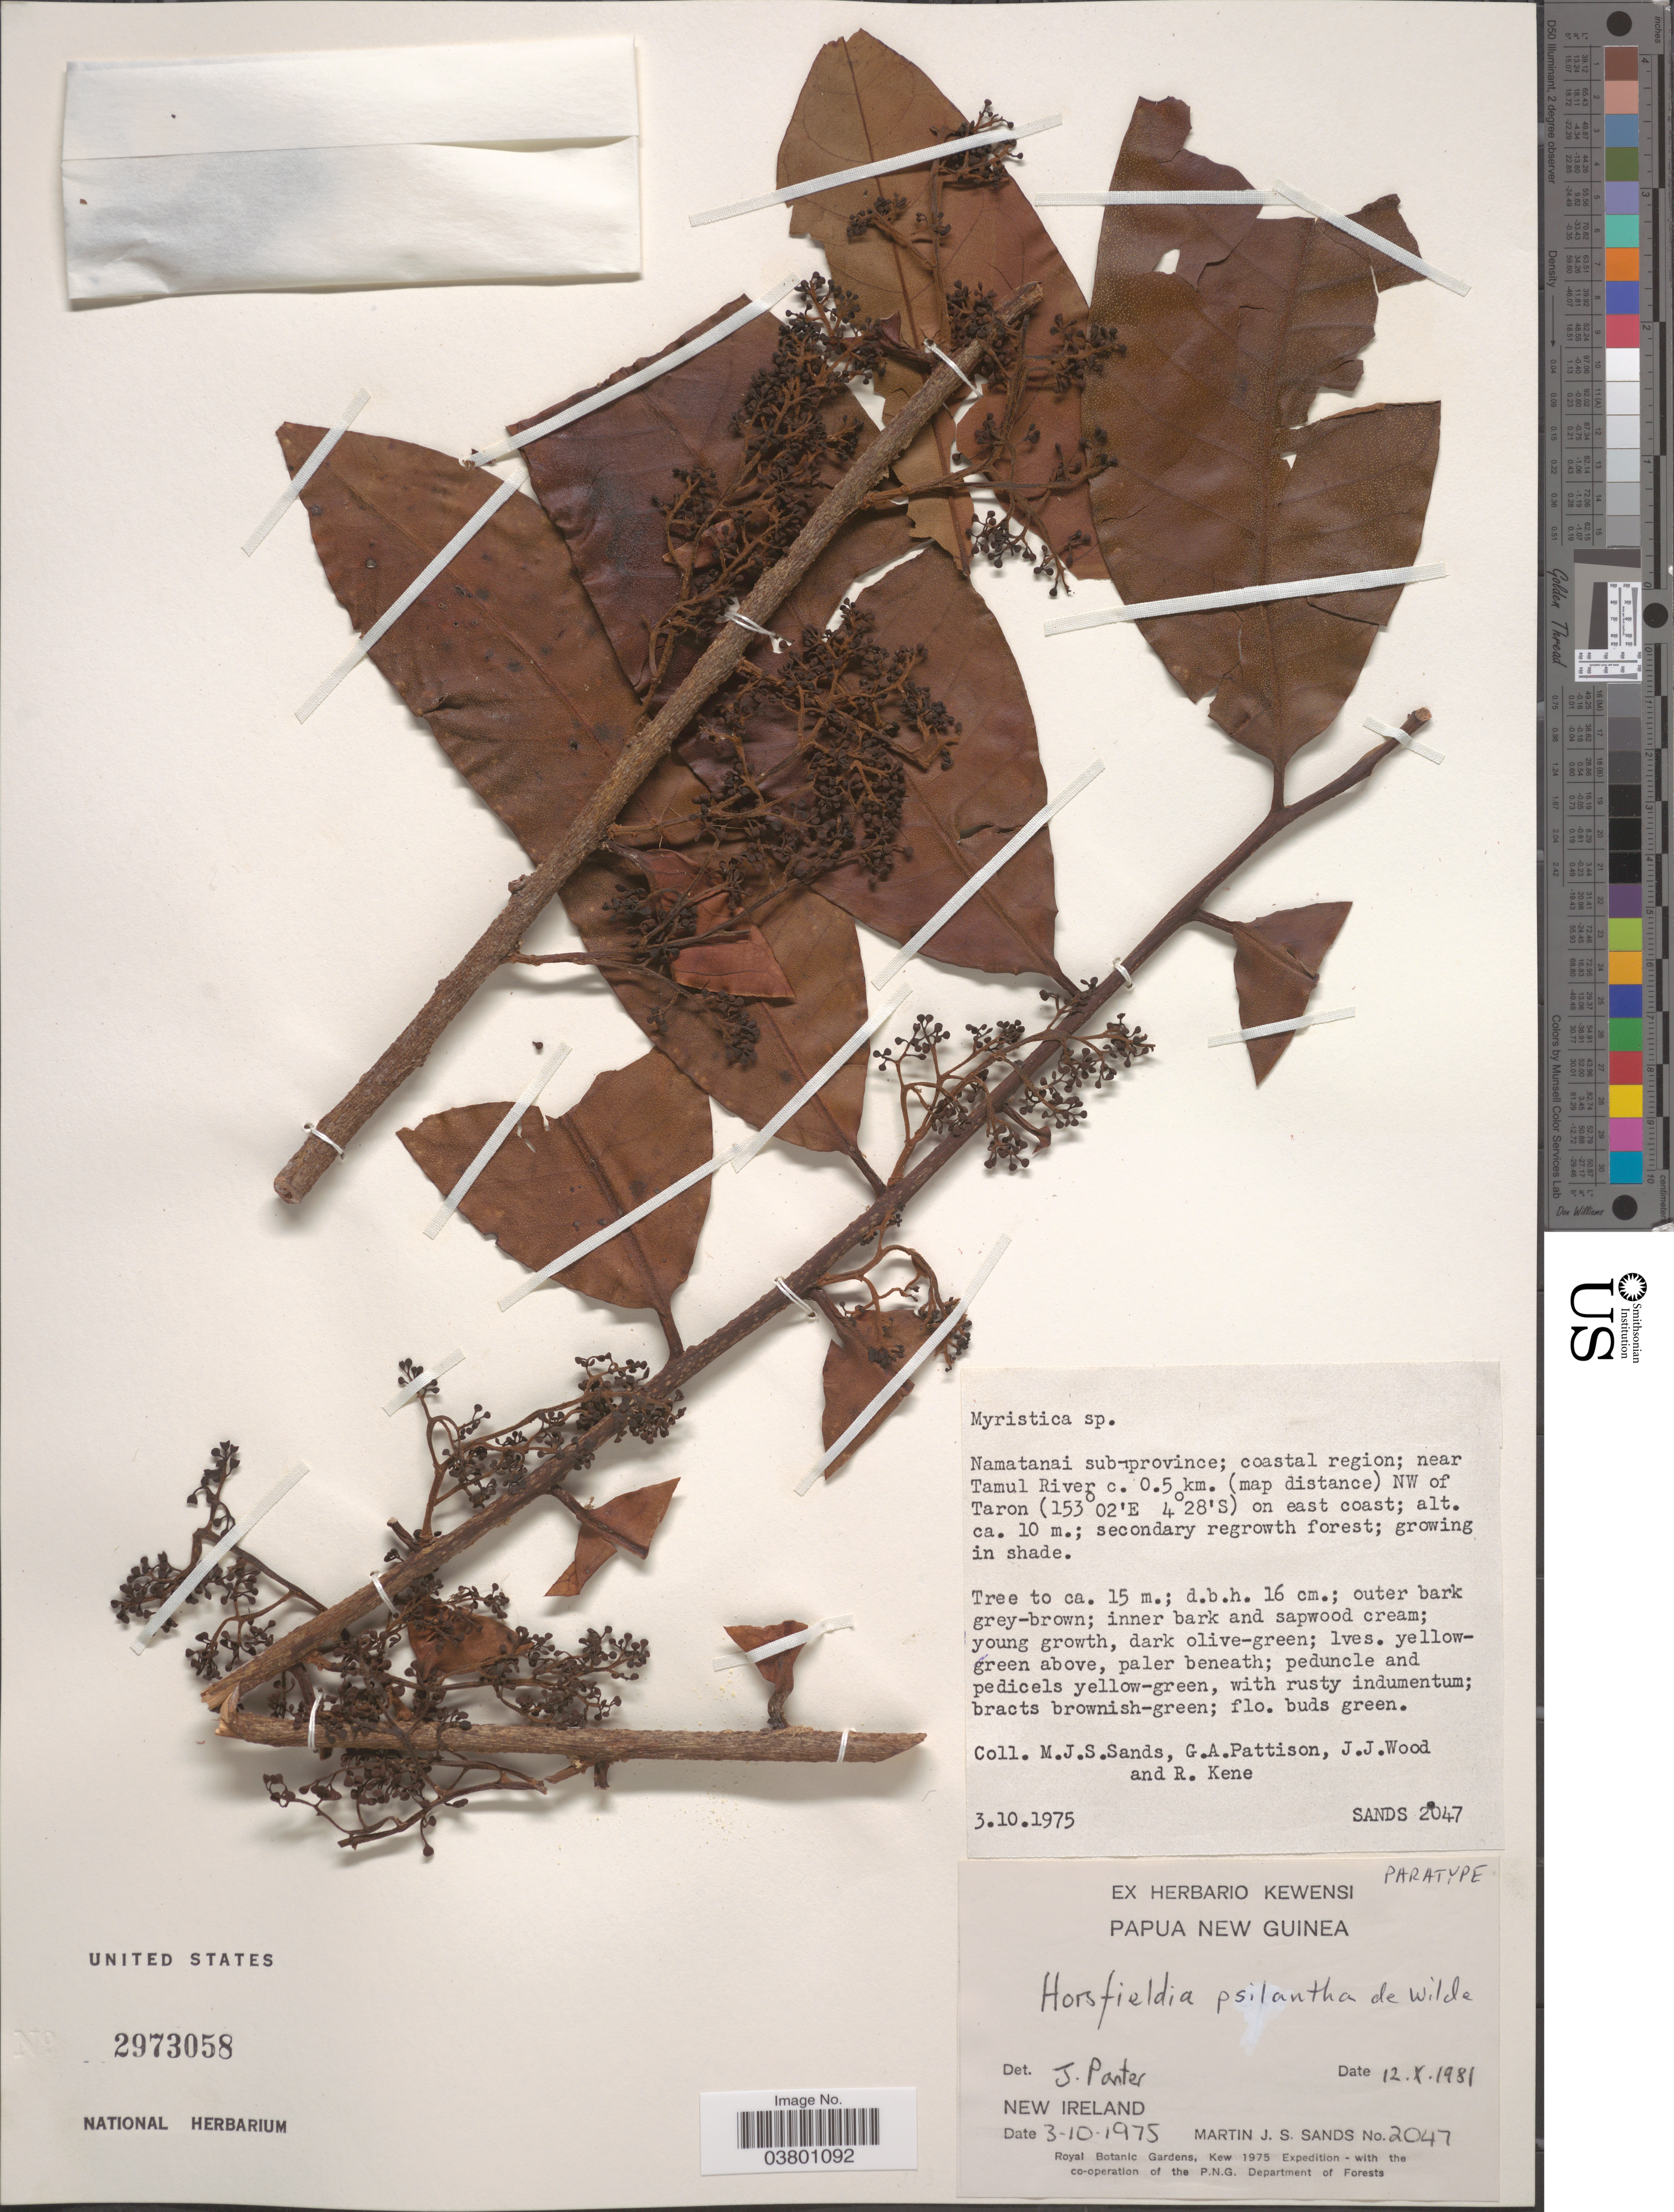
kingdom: Plantae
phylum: Tracheophyta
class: Magnoliopsida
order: Magnoliales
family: Myristicaceae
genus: Horsfieldia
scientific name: Horsfieldia psilantha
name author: W.J. de Wilde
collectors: M. Sands, G. Pattison, J. Wood & R. Kene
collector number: SANDS 2047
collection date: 1975-10-03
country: Papua New Guinea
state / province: New Ireland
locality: Namatanai sub-province; coastal region; near Tamul River c. 0.5 km. (map distance) NW of Taron on east coast.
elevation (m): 10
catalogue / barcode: US 2973058